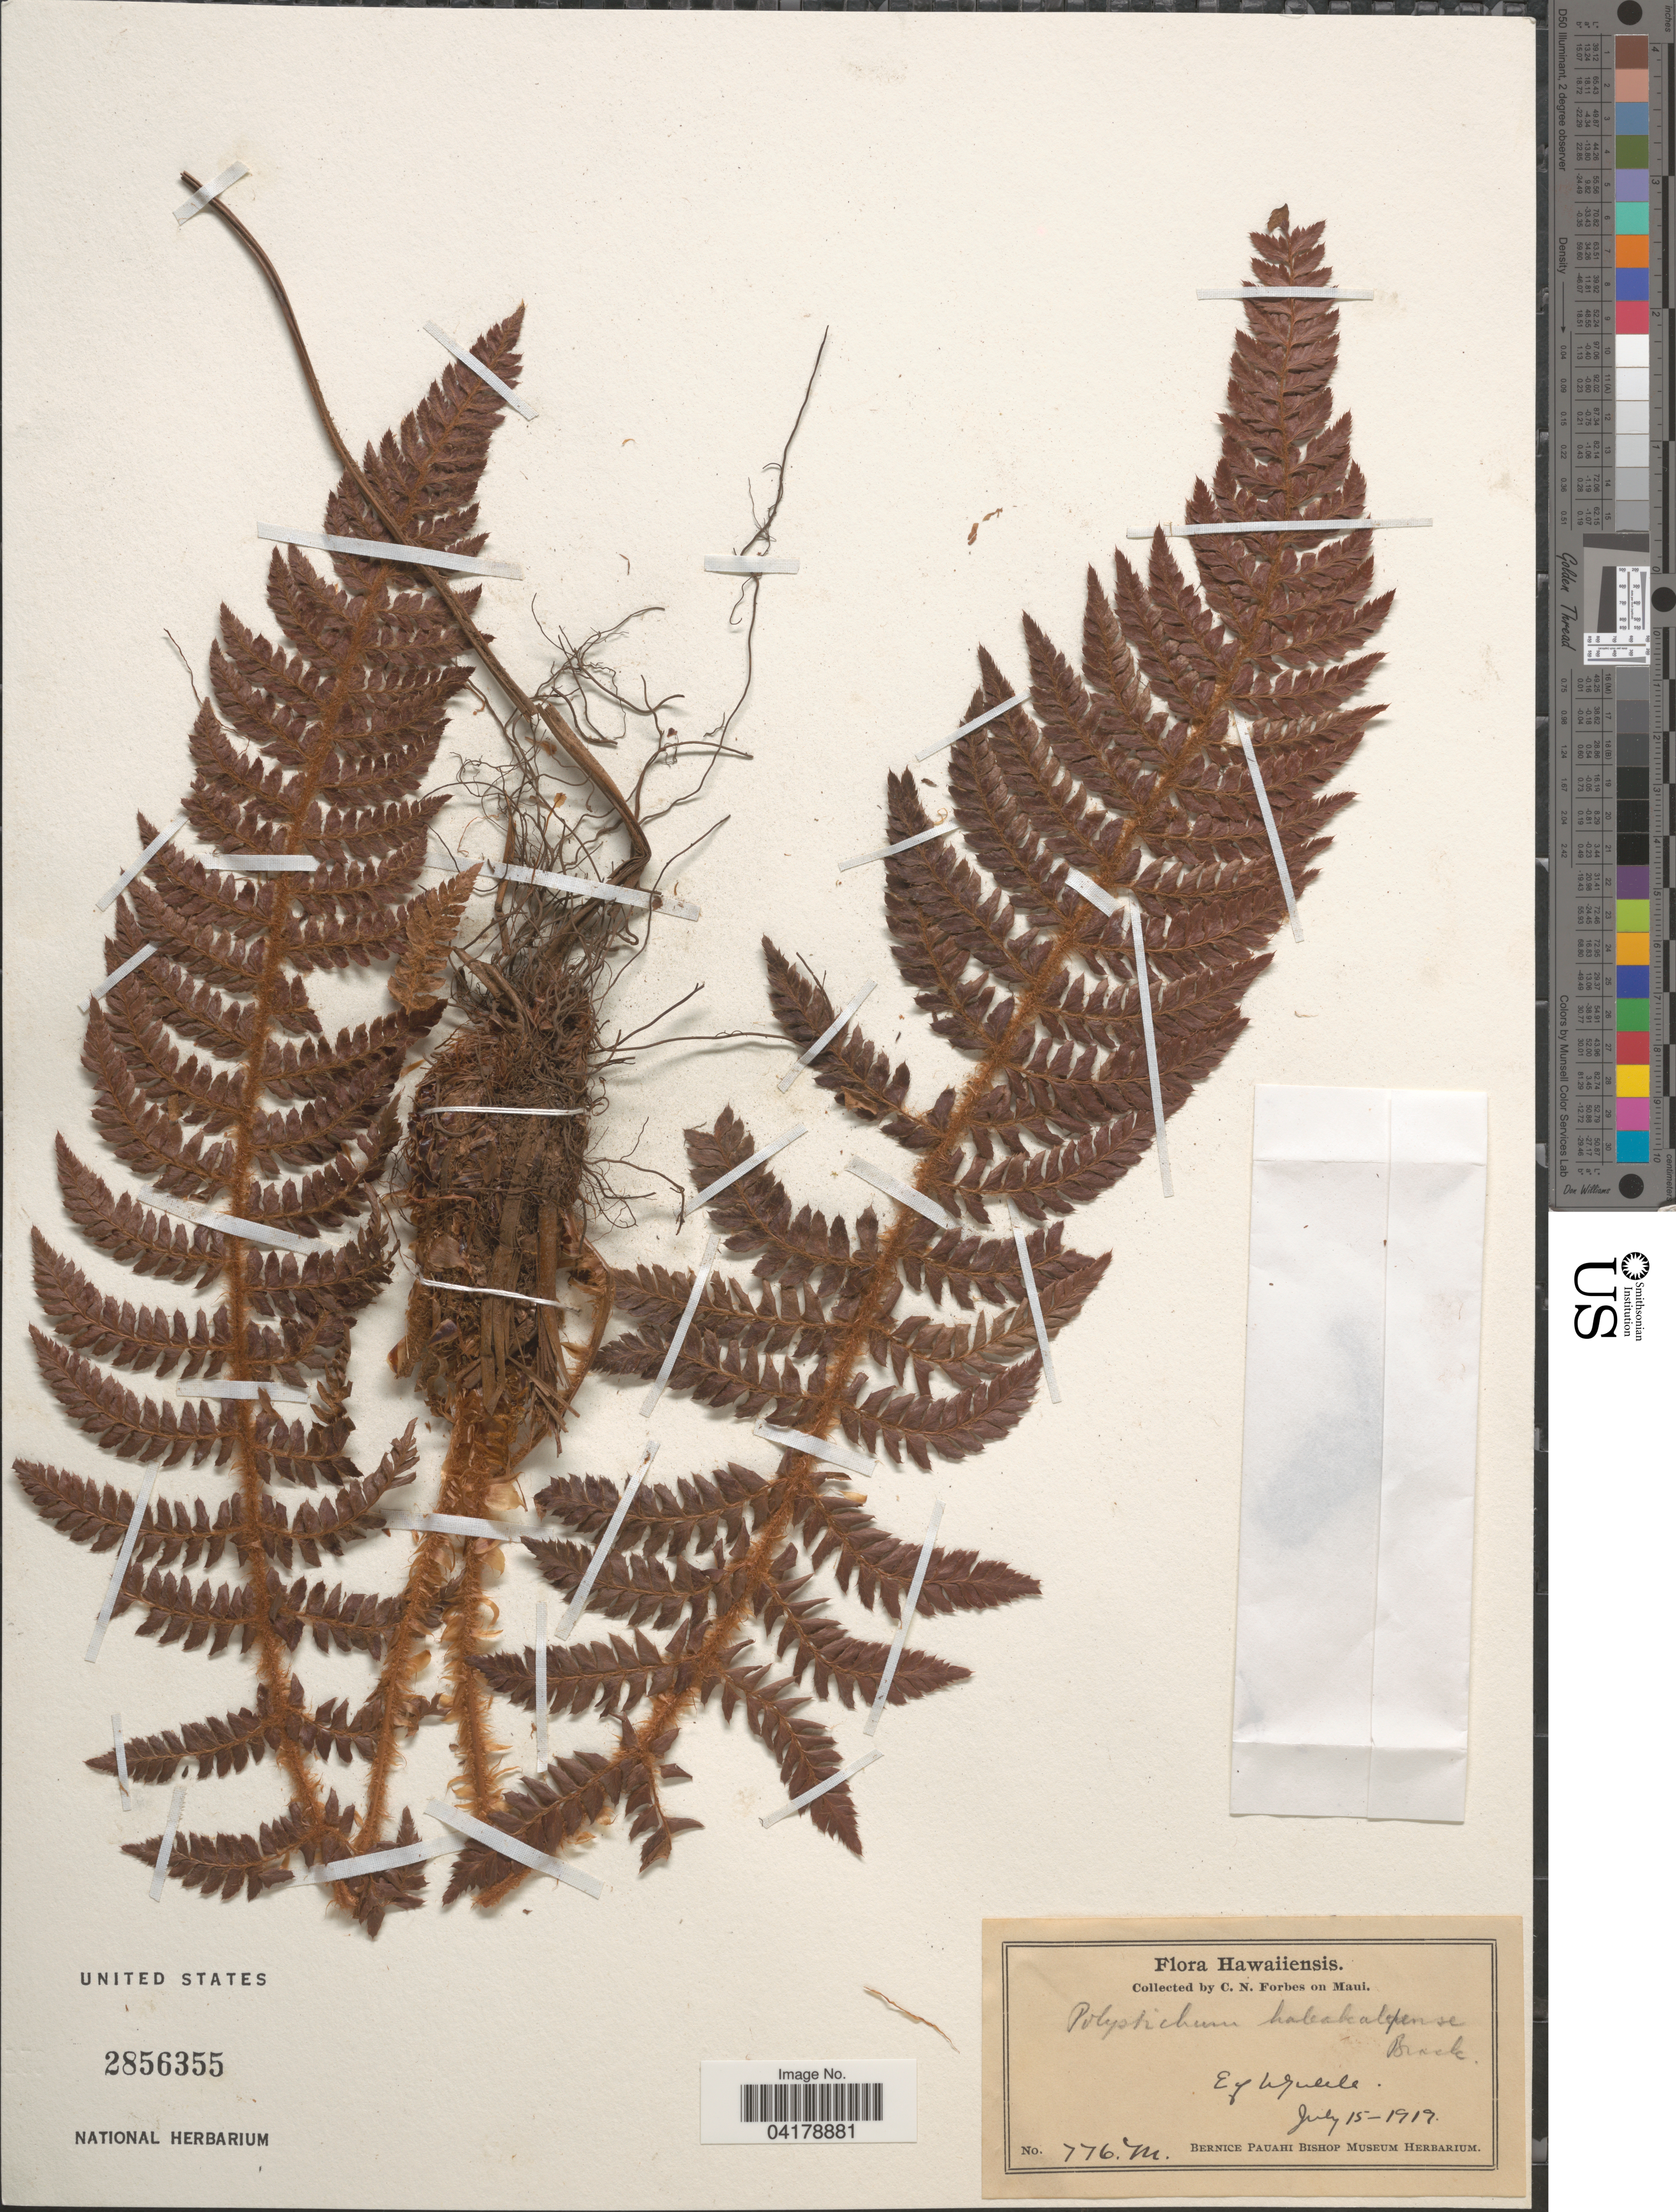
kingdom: Plantae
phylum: Tracheophyta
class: Polypodiopsida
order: Polypodiales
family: Dryopteridaceae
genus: Polystichum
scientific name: Polystichum haleakalense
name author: Brack. in Wilkes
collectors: C. N. Forbes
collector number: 776M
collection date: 1919-07-15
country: United States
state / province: Hawaii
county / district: Maui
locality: Maui. E of Ukelele.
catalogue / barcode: US 2856355